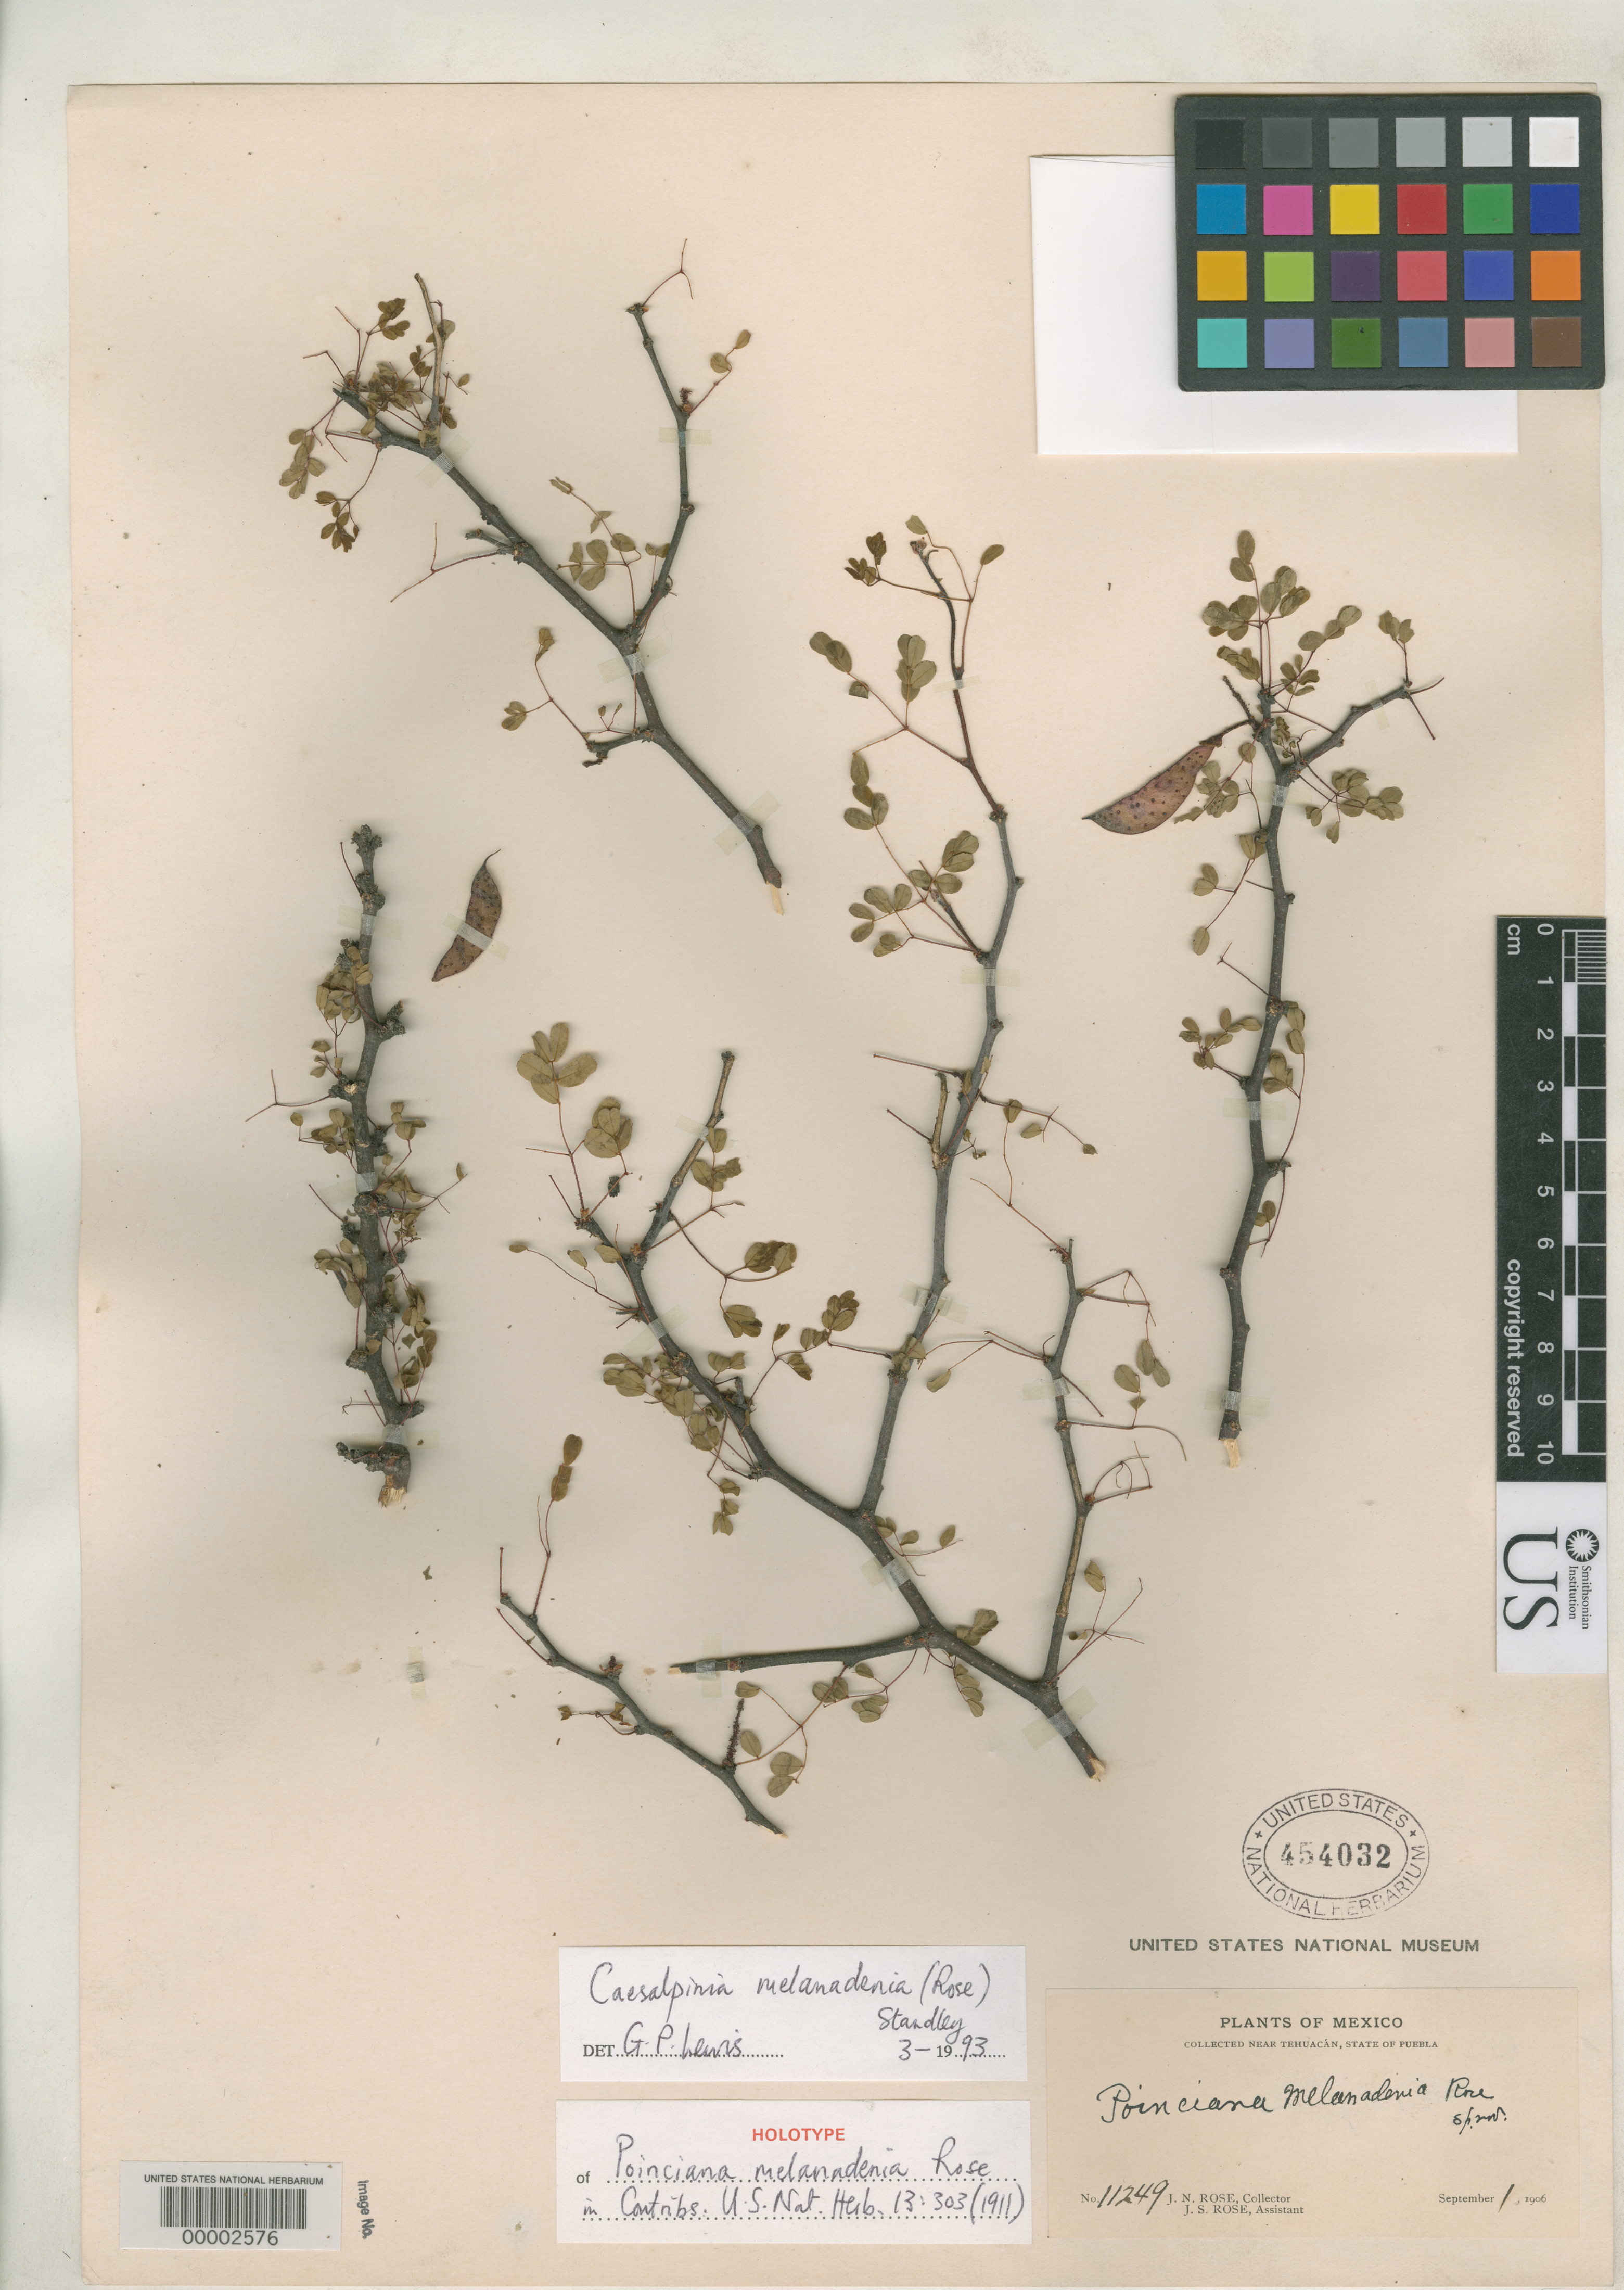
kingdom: Plantae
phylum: Tracheophyta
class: Magnoliopsida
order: Fabales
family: Fabaceae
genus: Poinciana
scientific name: Poinciana melanadenia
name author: Rose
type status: Holotype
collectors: J. N. Rose & J. S. Rose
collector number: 11249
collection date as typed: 01 Sep 1906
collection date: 1906-09-01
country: Mexico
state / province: Puebla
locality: Near Tehuacan.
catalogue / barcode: US 454032